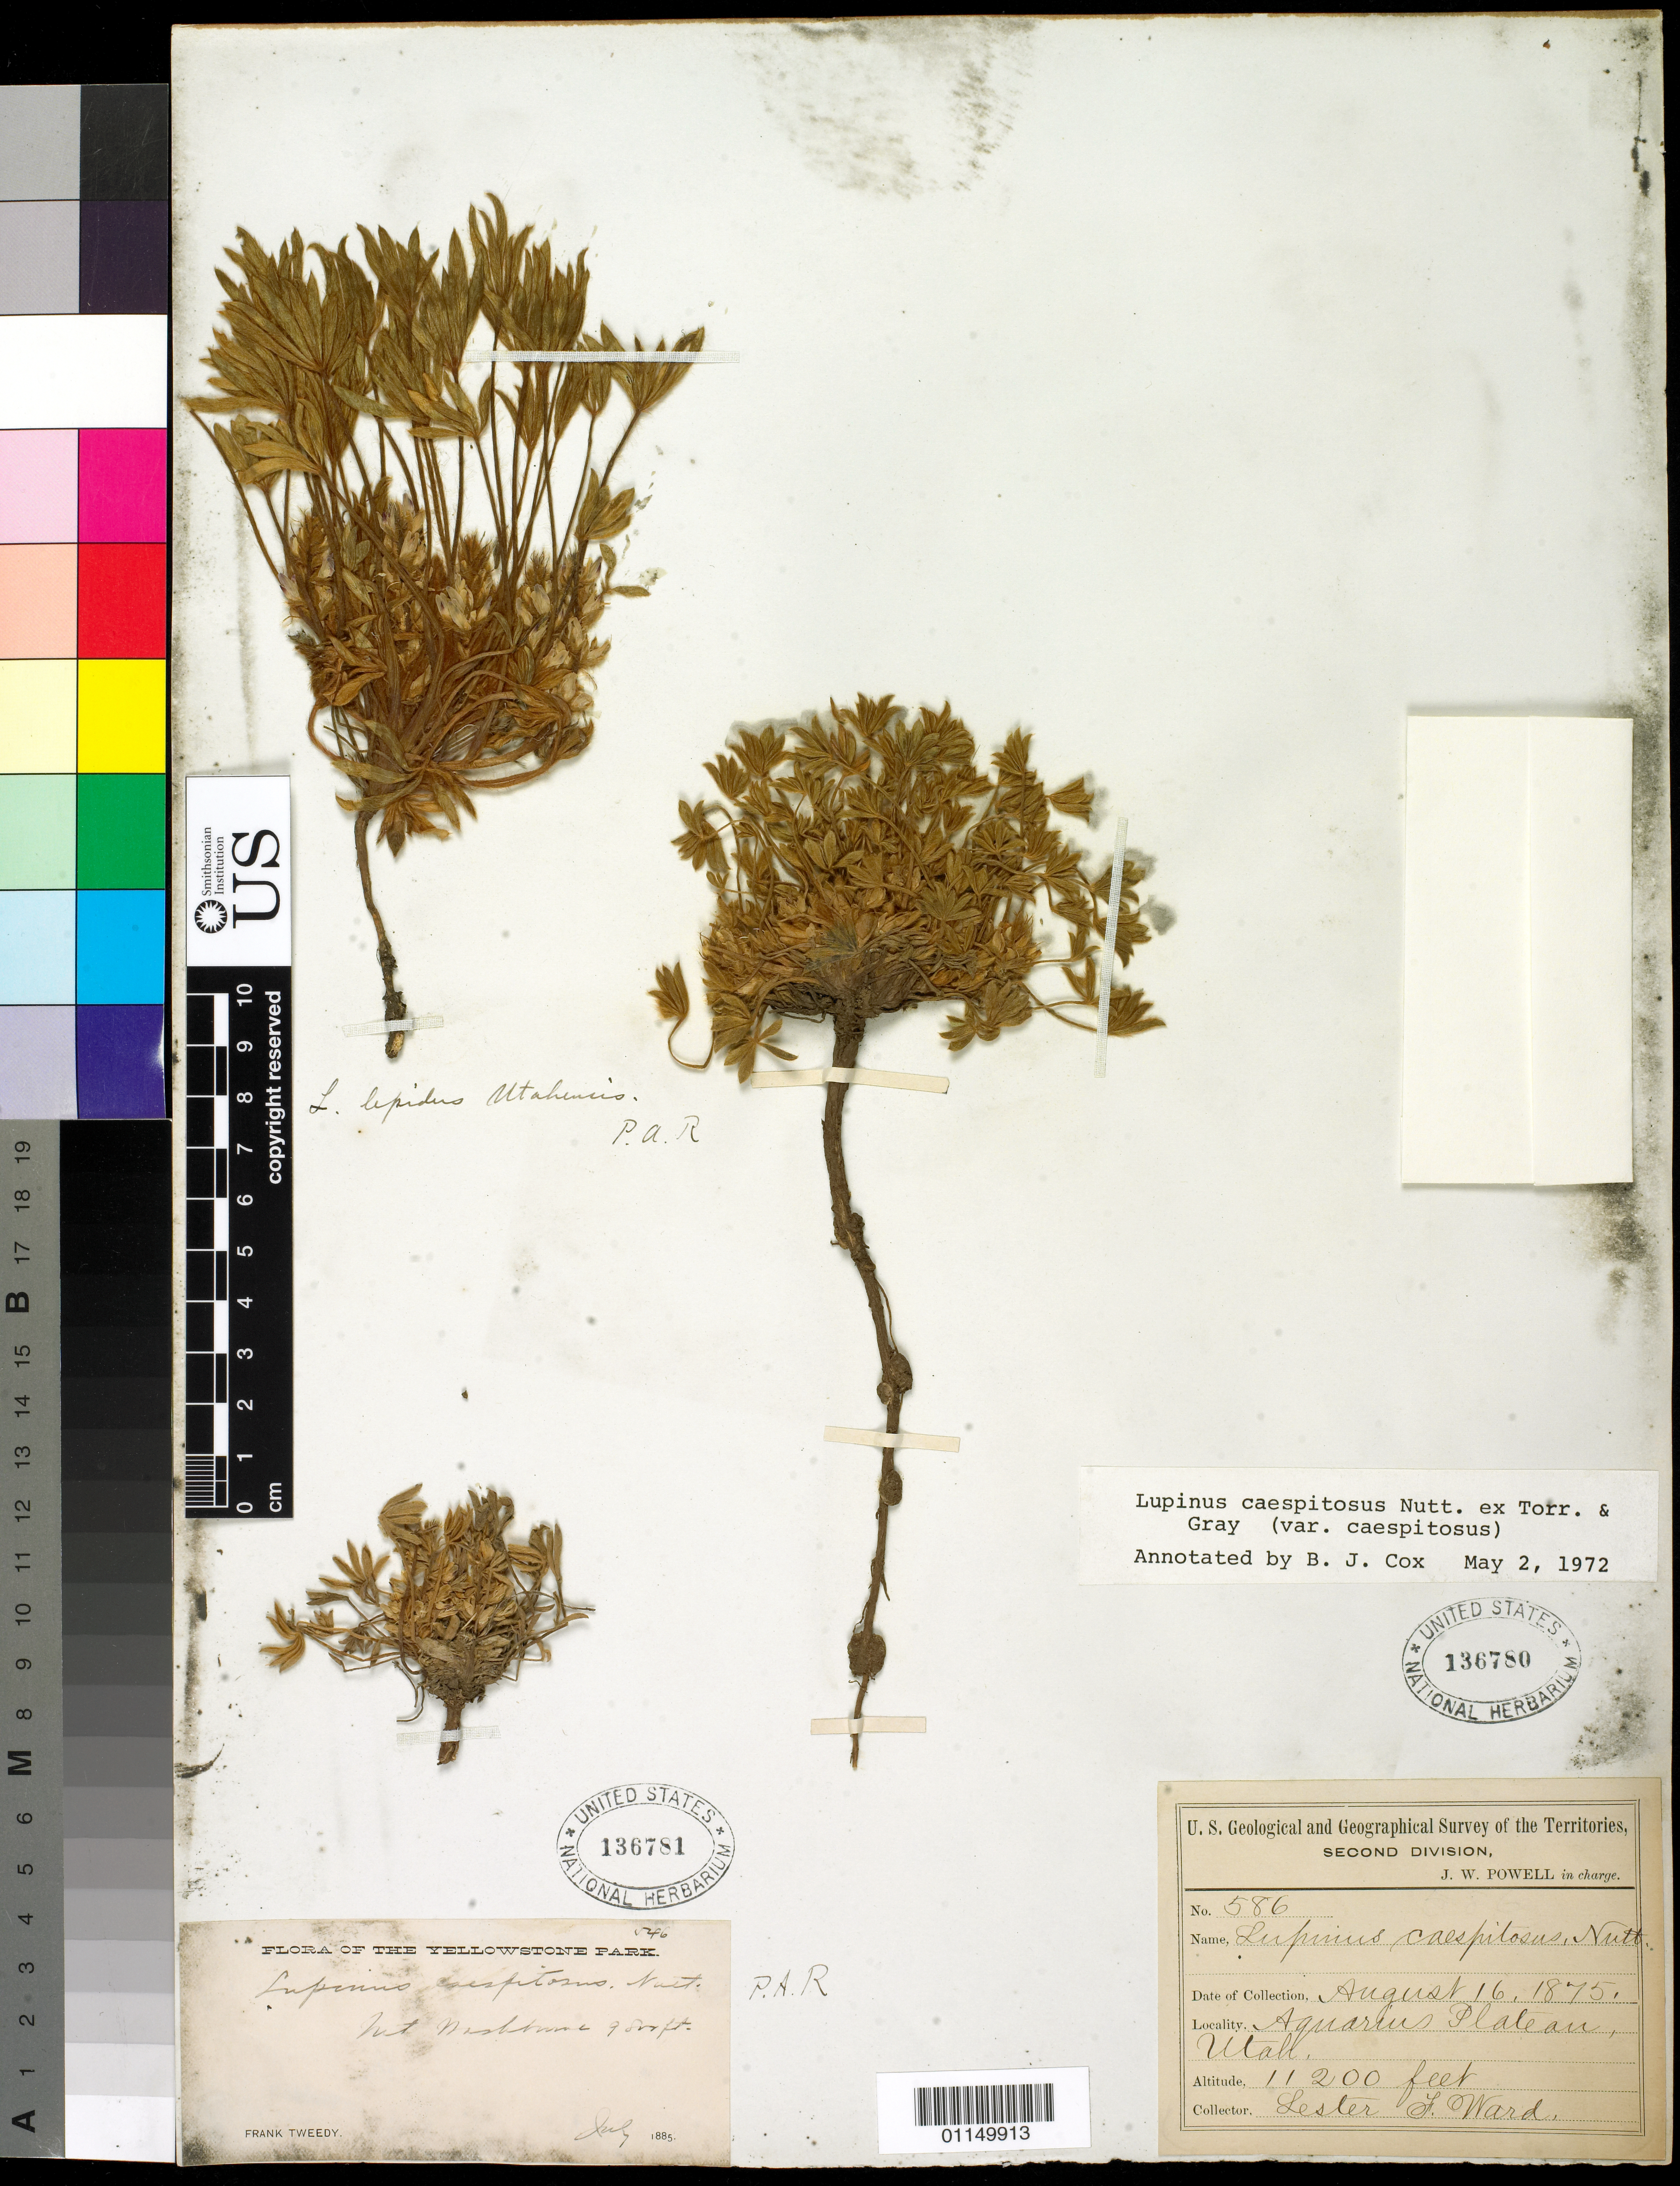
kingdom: Plantae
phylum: Tracheophyta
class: Magnoliopsida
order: Fabales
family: Fabaceae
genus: Lupinus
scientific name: Lupinus caespitosus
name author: Nutt.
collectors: F. Tweedy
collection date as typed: Jul 1885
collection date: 1885-07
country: United States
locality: Yellowstone National Park.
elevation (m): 2987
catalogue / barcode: US 136781